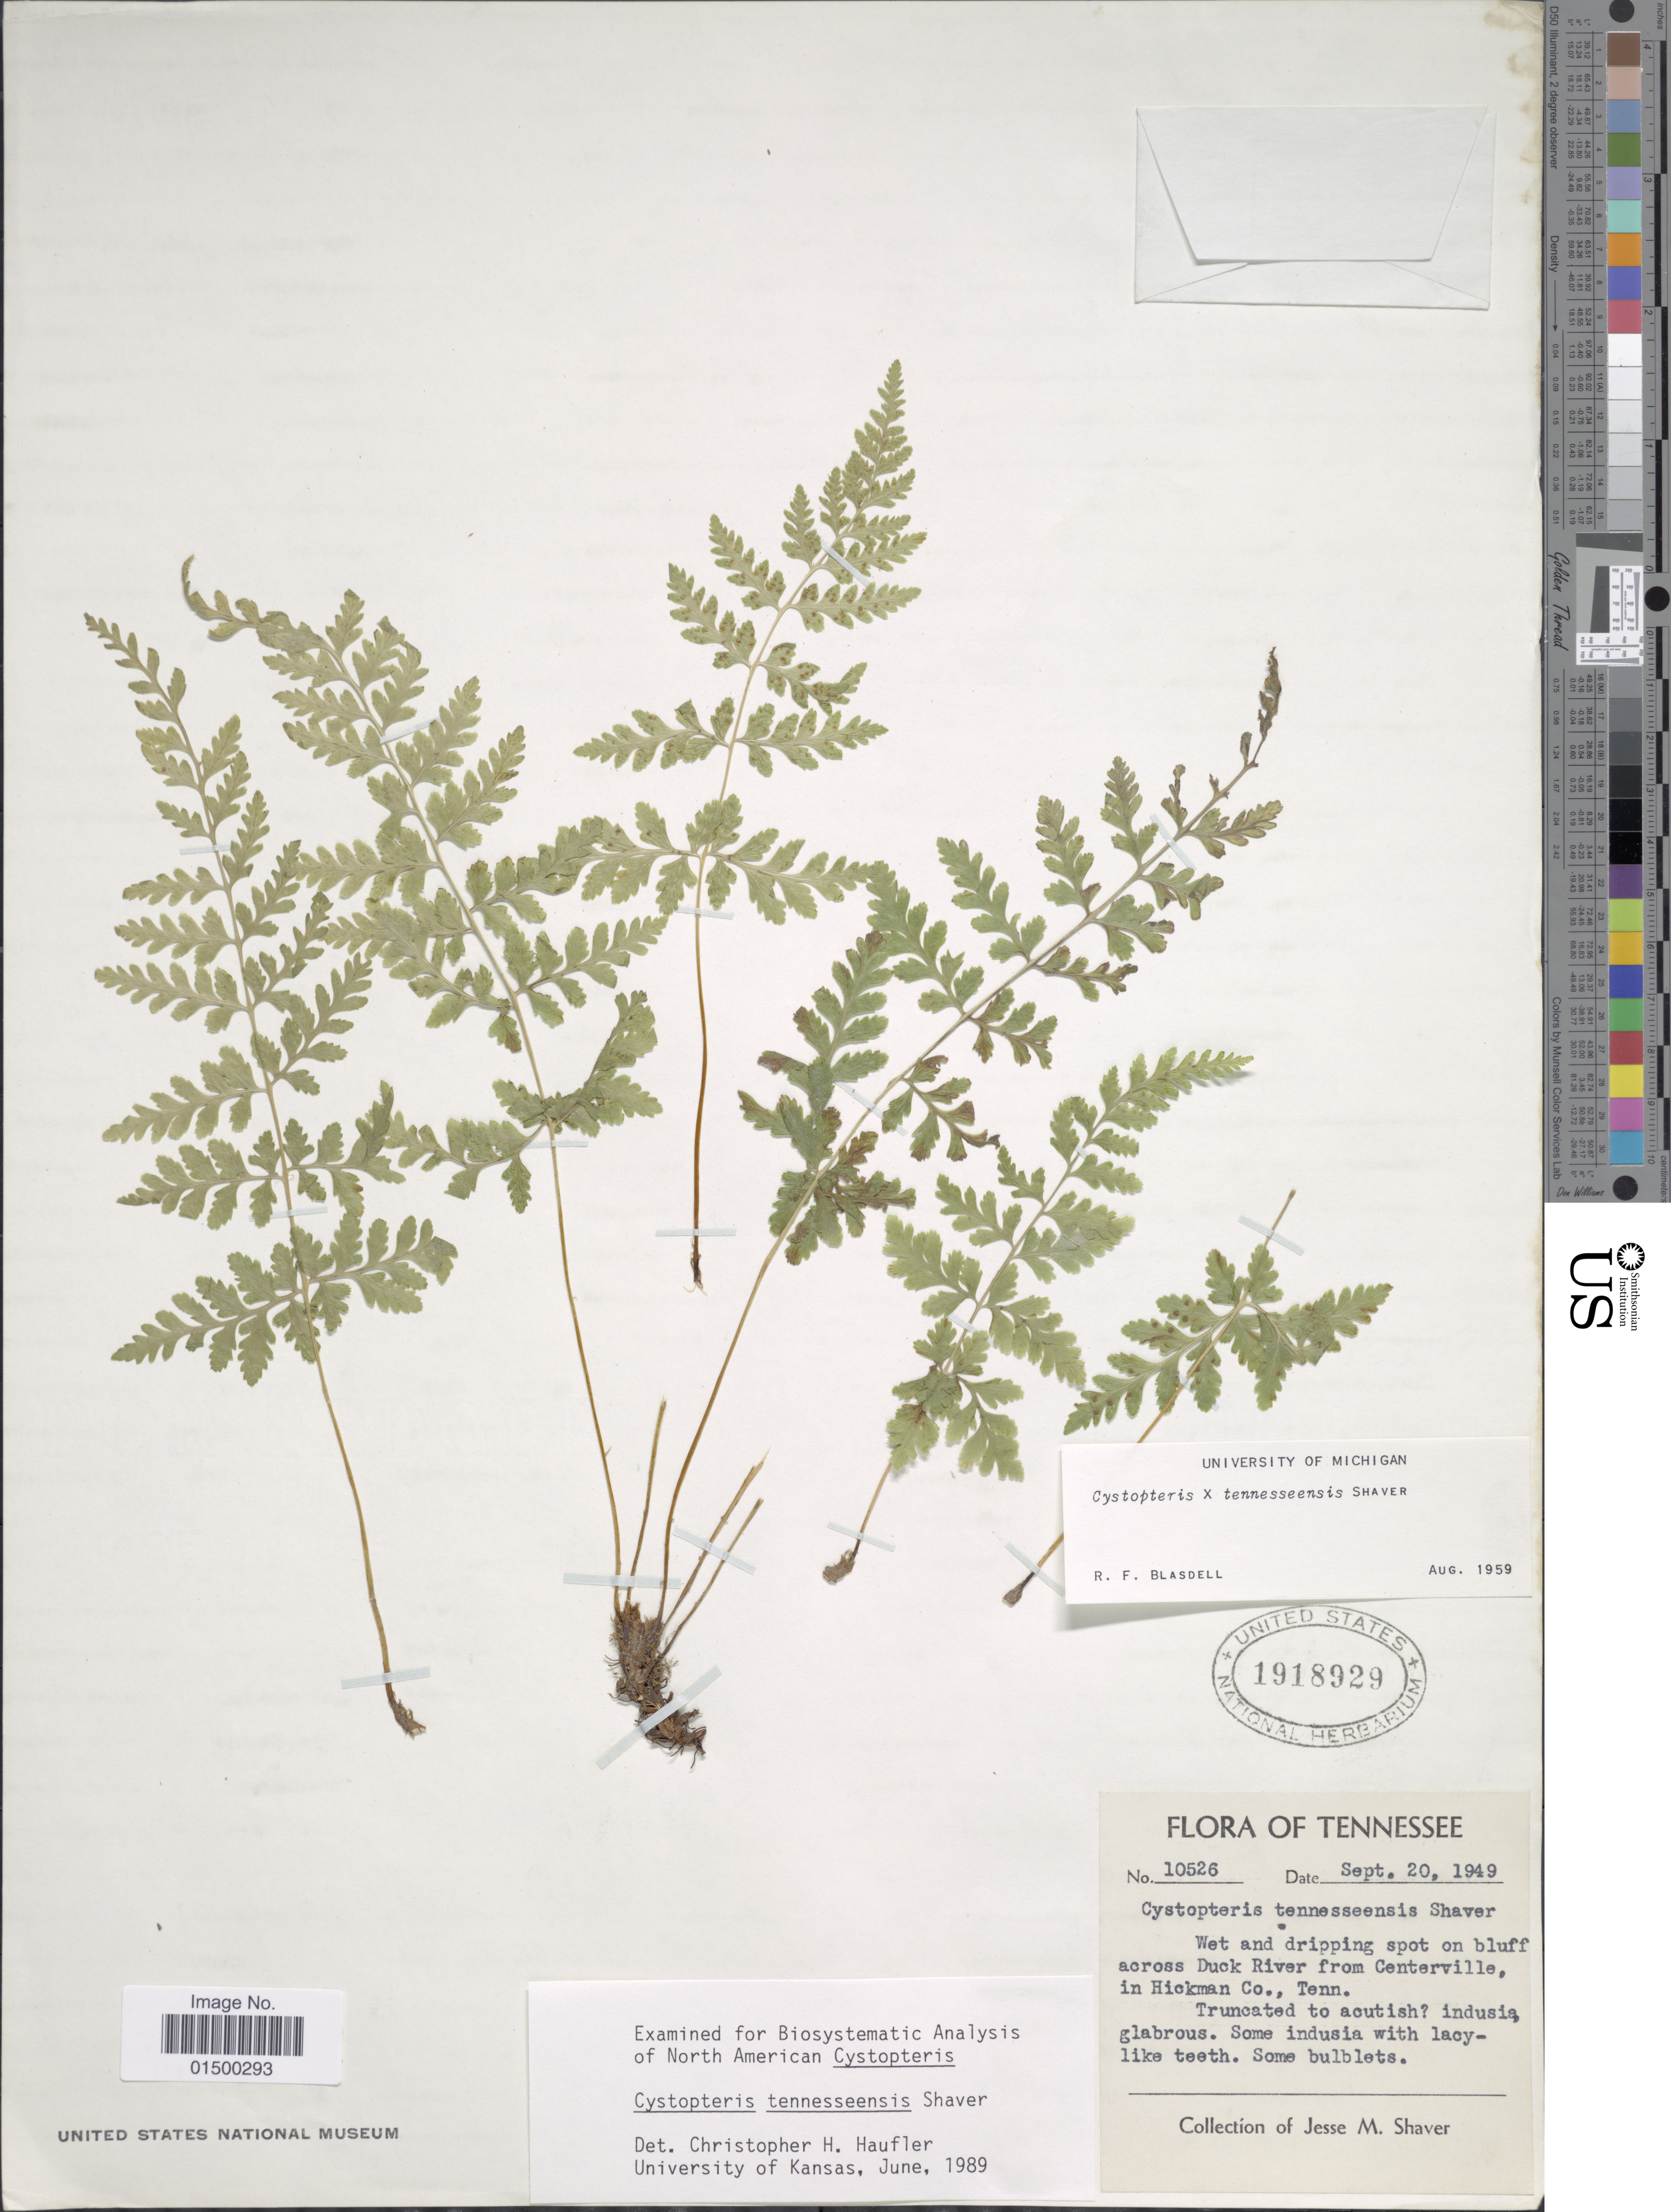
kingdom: Plantae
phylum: Tracheophyta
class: Polypodiopsida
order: Polypodiales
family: Cystopteridaceae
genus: Cystopteris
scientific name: Cystopteris tennesseensis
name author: Shaver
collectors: J. Shaver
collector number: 10526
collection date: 1949-09-20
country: United States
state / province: Tennessee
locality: Wet and dripping spot on bluff across Duck River from Centerville, in Hickman Co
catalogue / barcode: US 1918929